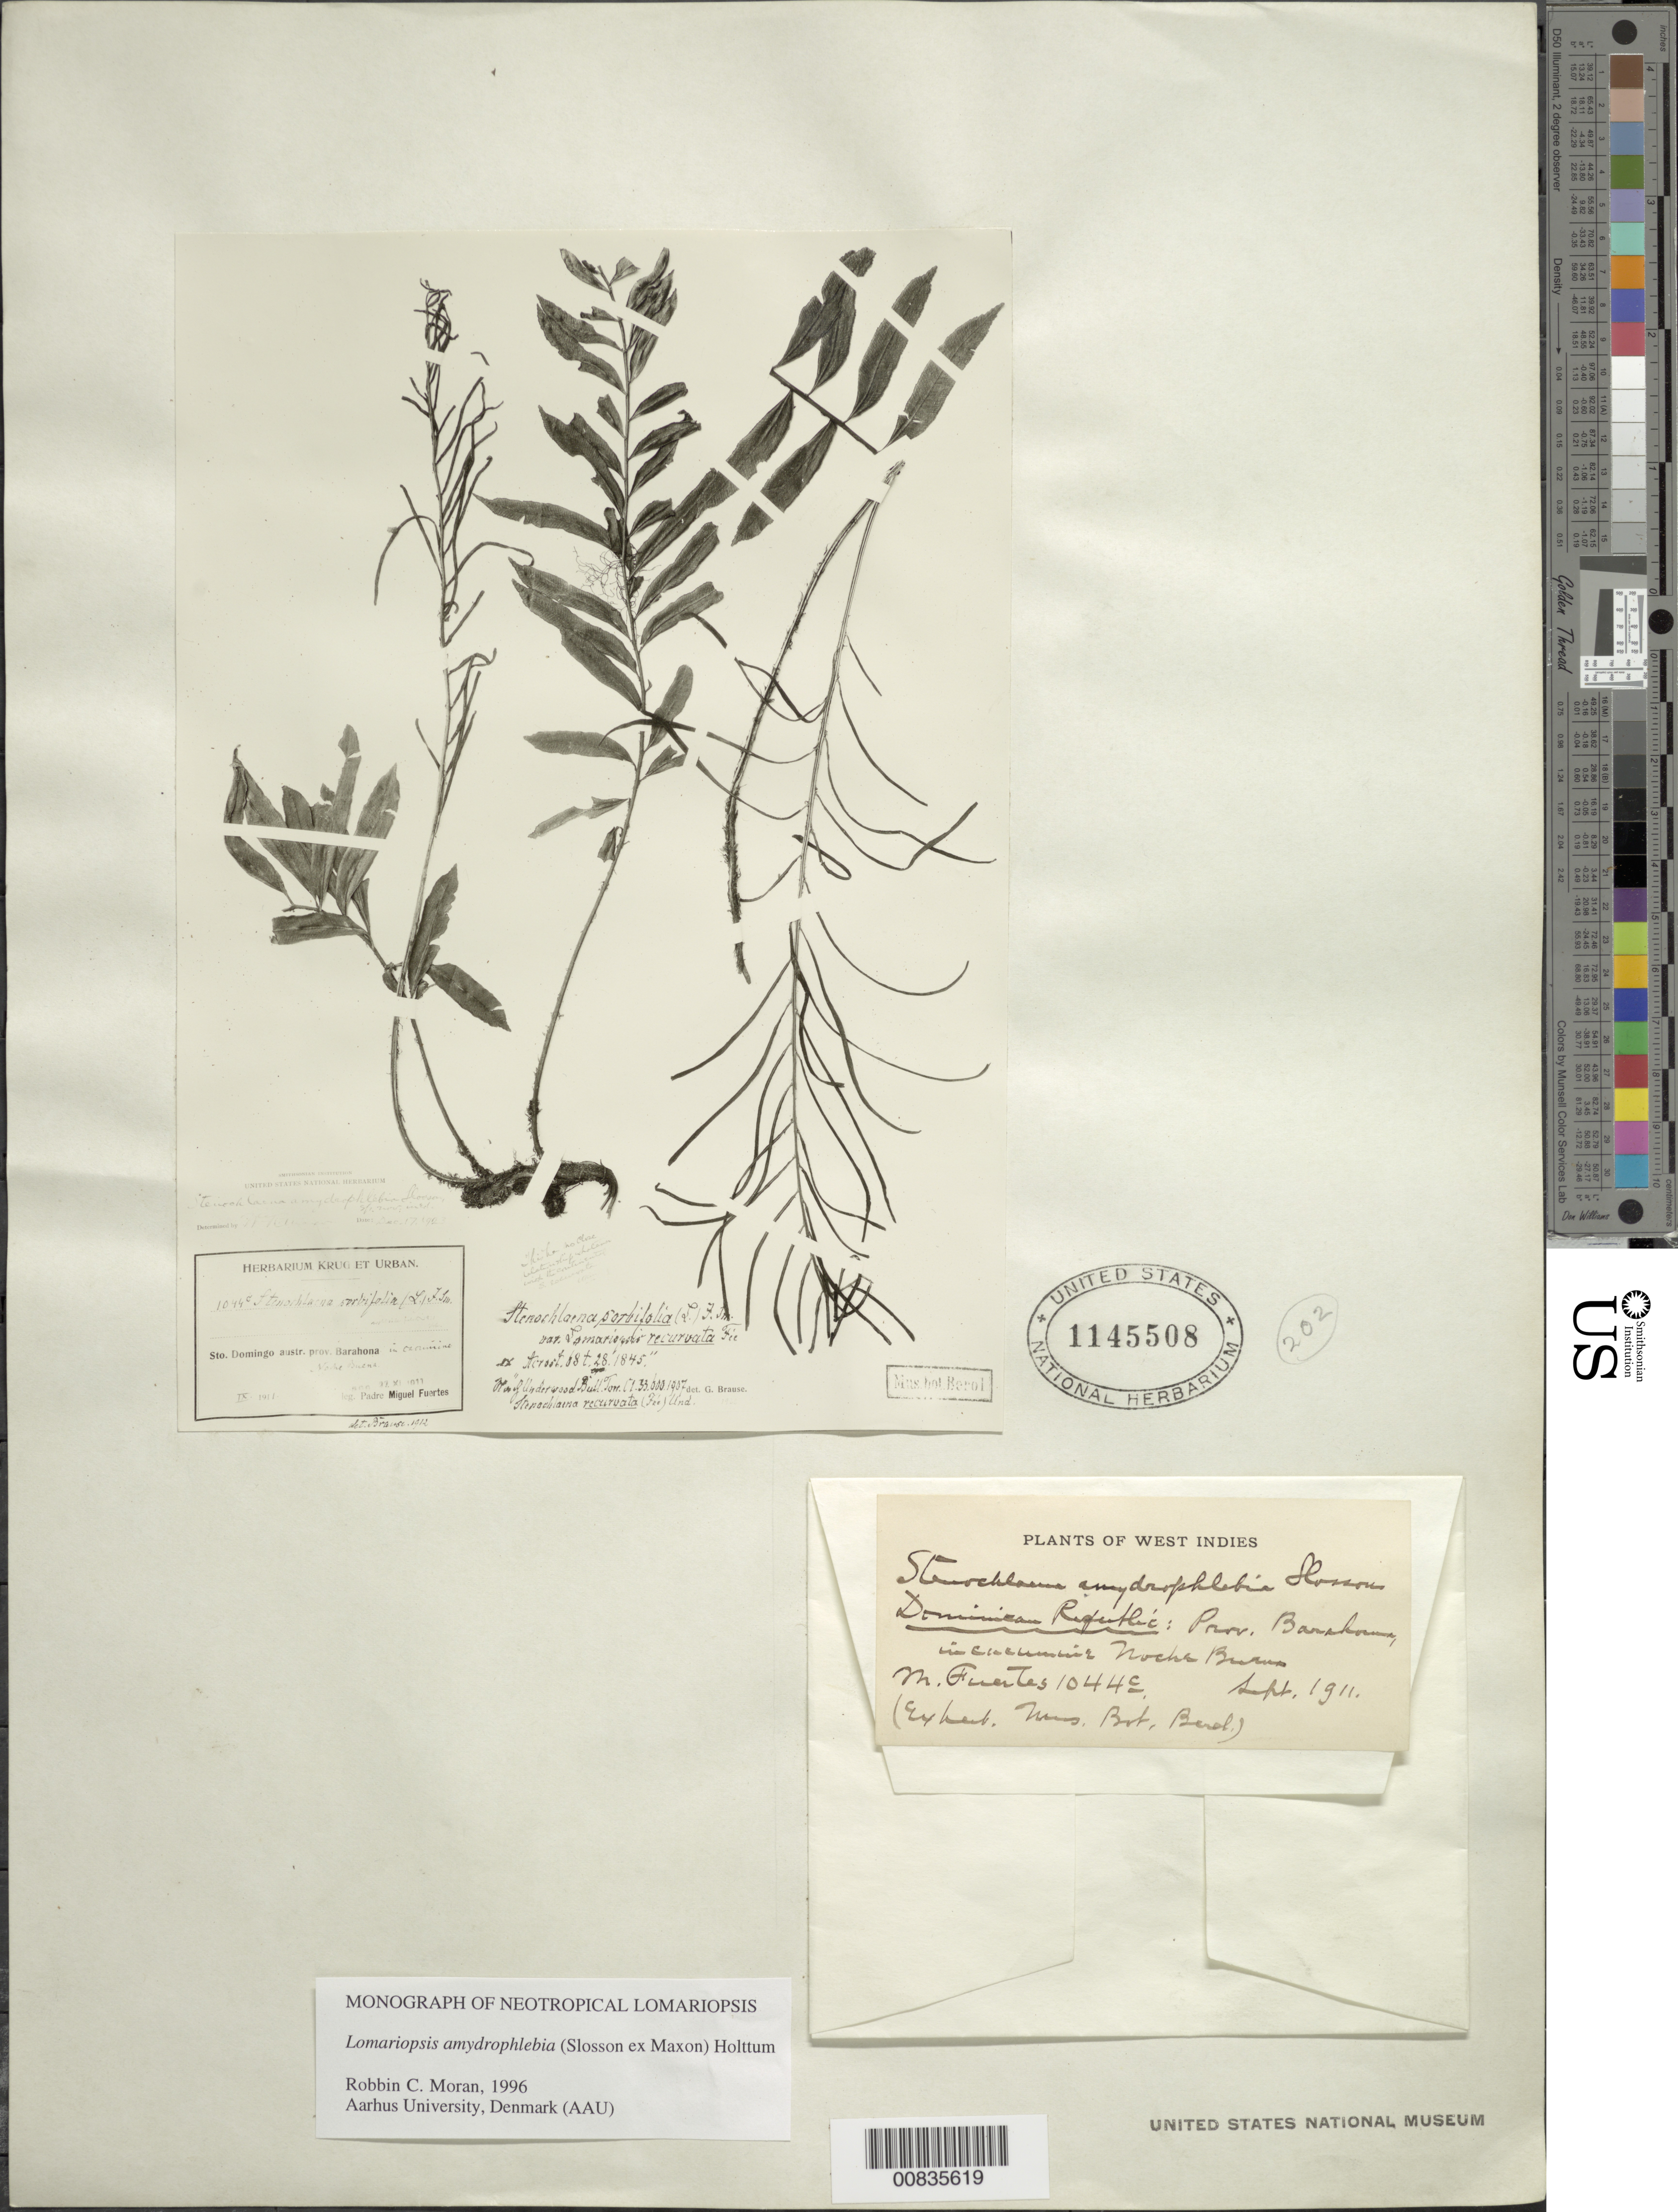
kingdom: Plantae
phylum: Tracheophyta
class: Polypodiopsida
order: Polypodiales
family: Lomariopsidaceae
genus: Lomariopsis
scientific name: Lomariopsis amydrophlebia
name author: (Slosson ex Maxon) Holttum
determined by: Moran, R. C.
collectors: M. D. Fuertes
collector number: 1044c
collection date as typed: Sep 1911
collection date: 1911-09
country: Dominican Republic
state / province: Barahona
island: Hispaniola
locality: Noche Buena Bay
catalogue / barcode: US 1145508